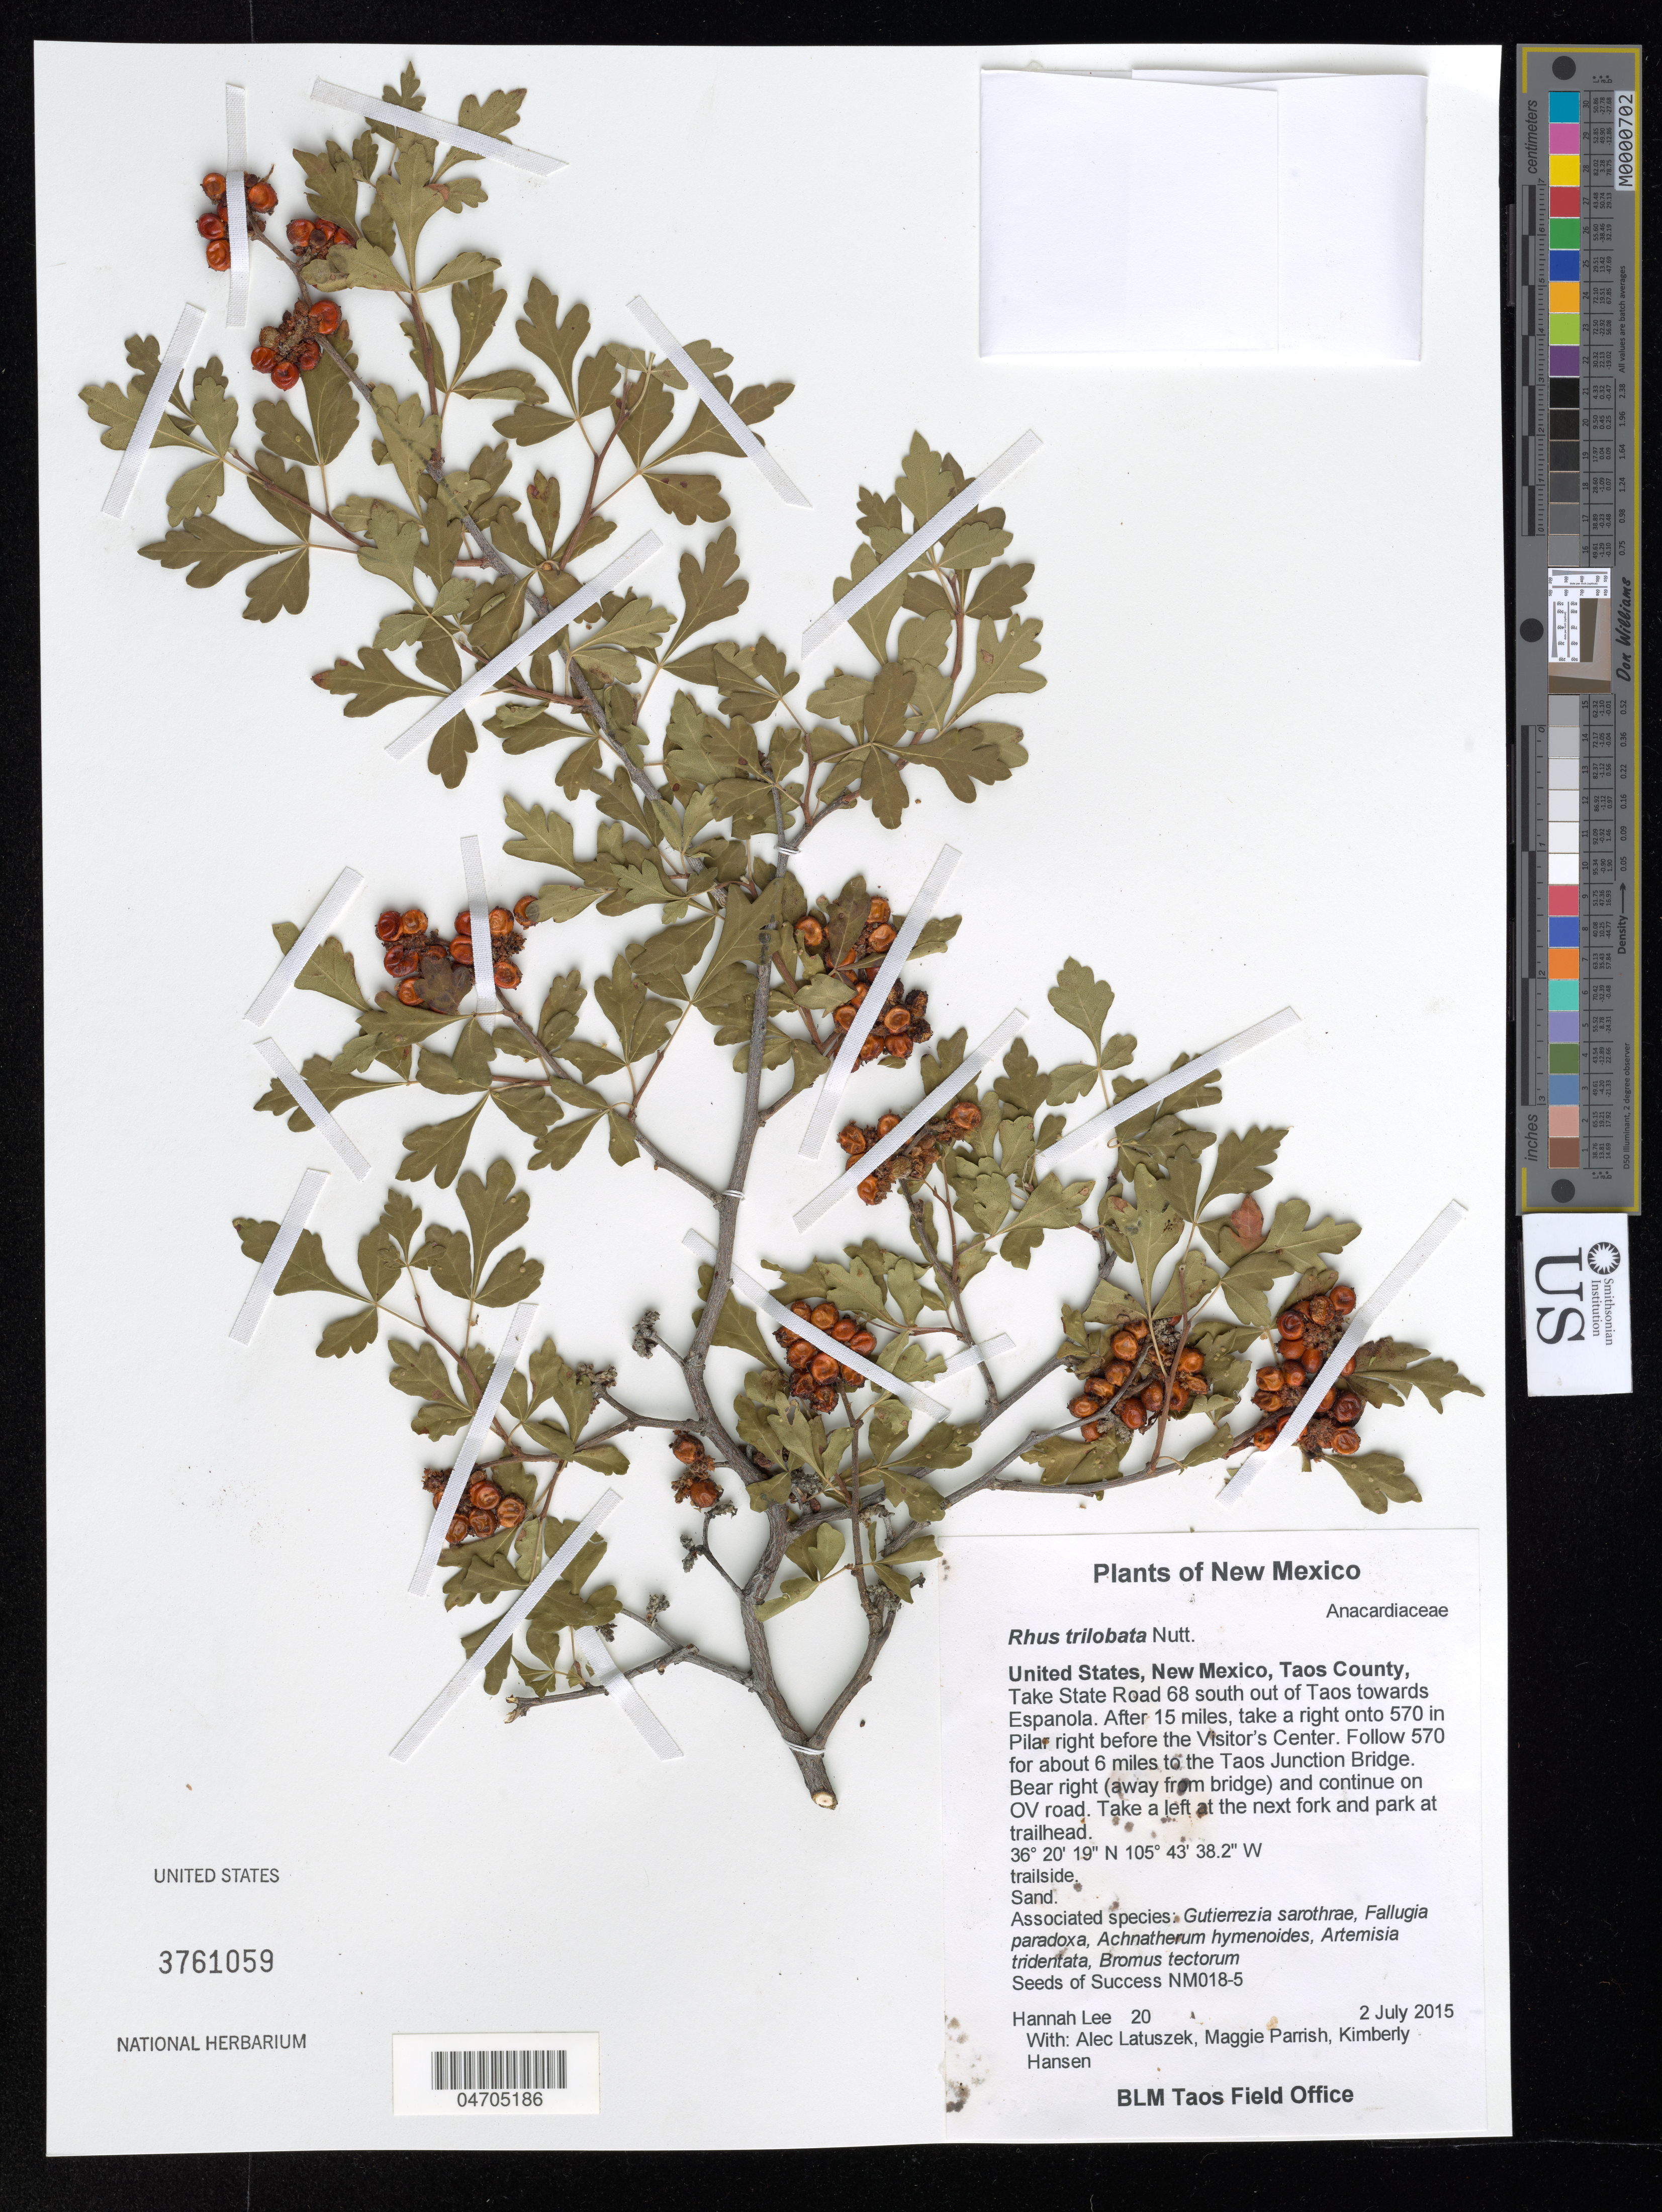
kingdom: Plantae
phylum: Tracheophyta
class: Magnoliopsida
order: Sapindales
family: Anacardiaceae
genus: Rhus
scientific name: Rhus trilobata var. typica Munz & Sloane ined.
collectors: H. Lee, A. Latuszek, M. Parrish & K. Hansen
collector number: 20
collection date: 2015-07-02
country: United States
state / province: New Mexico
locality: Taos County, Take State Road 68 south out of Taos towards Espanola. After 15 miles, take a right onto 570 in Pilar right before the Visitor's Center. Follow 570 for about 6 miles to the Taos Junction Bridge. Bear right (away from bridge) and continue on OV road. Take a left at the next fork and park at trailhead.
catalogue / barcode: US 3761059